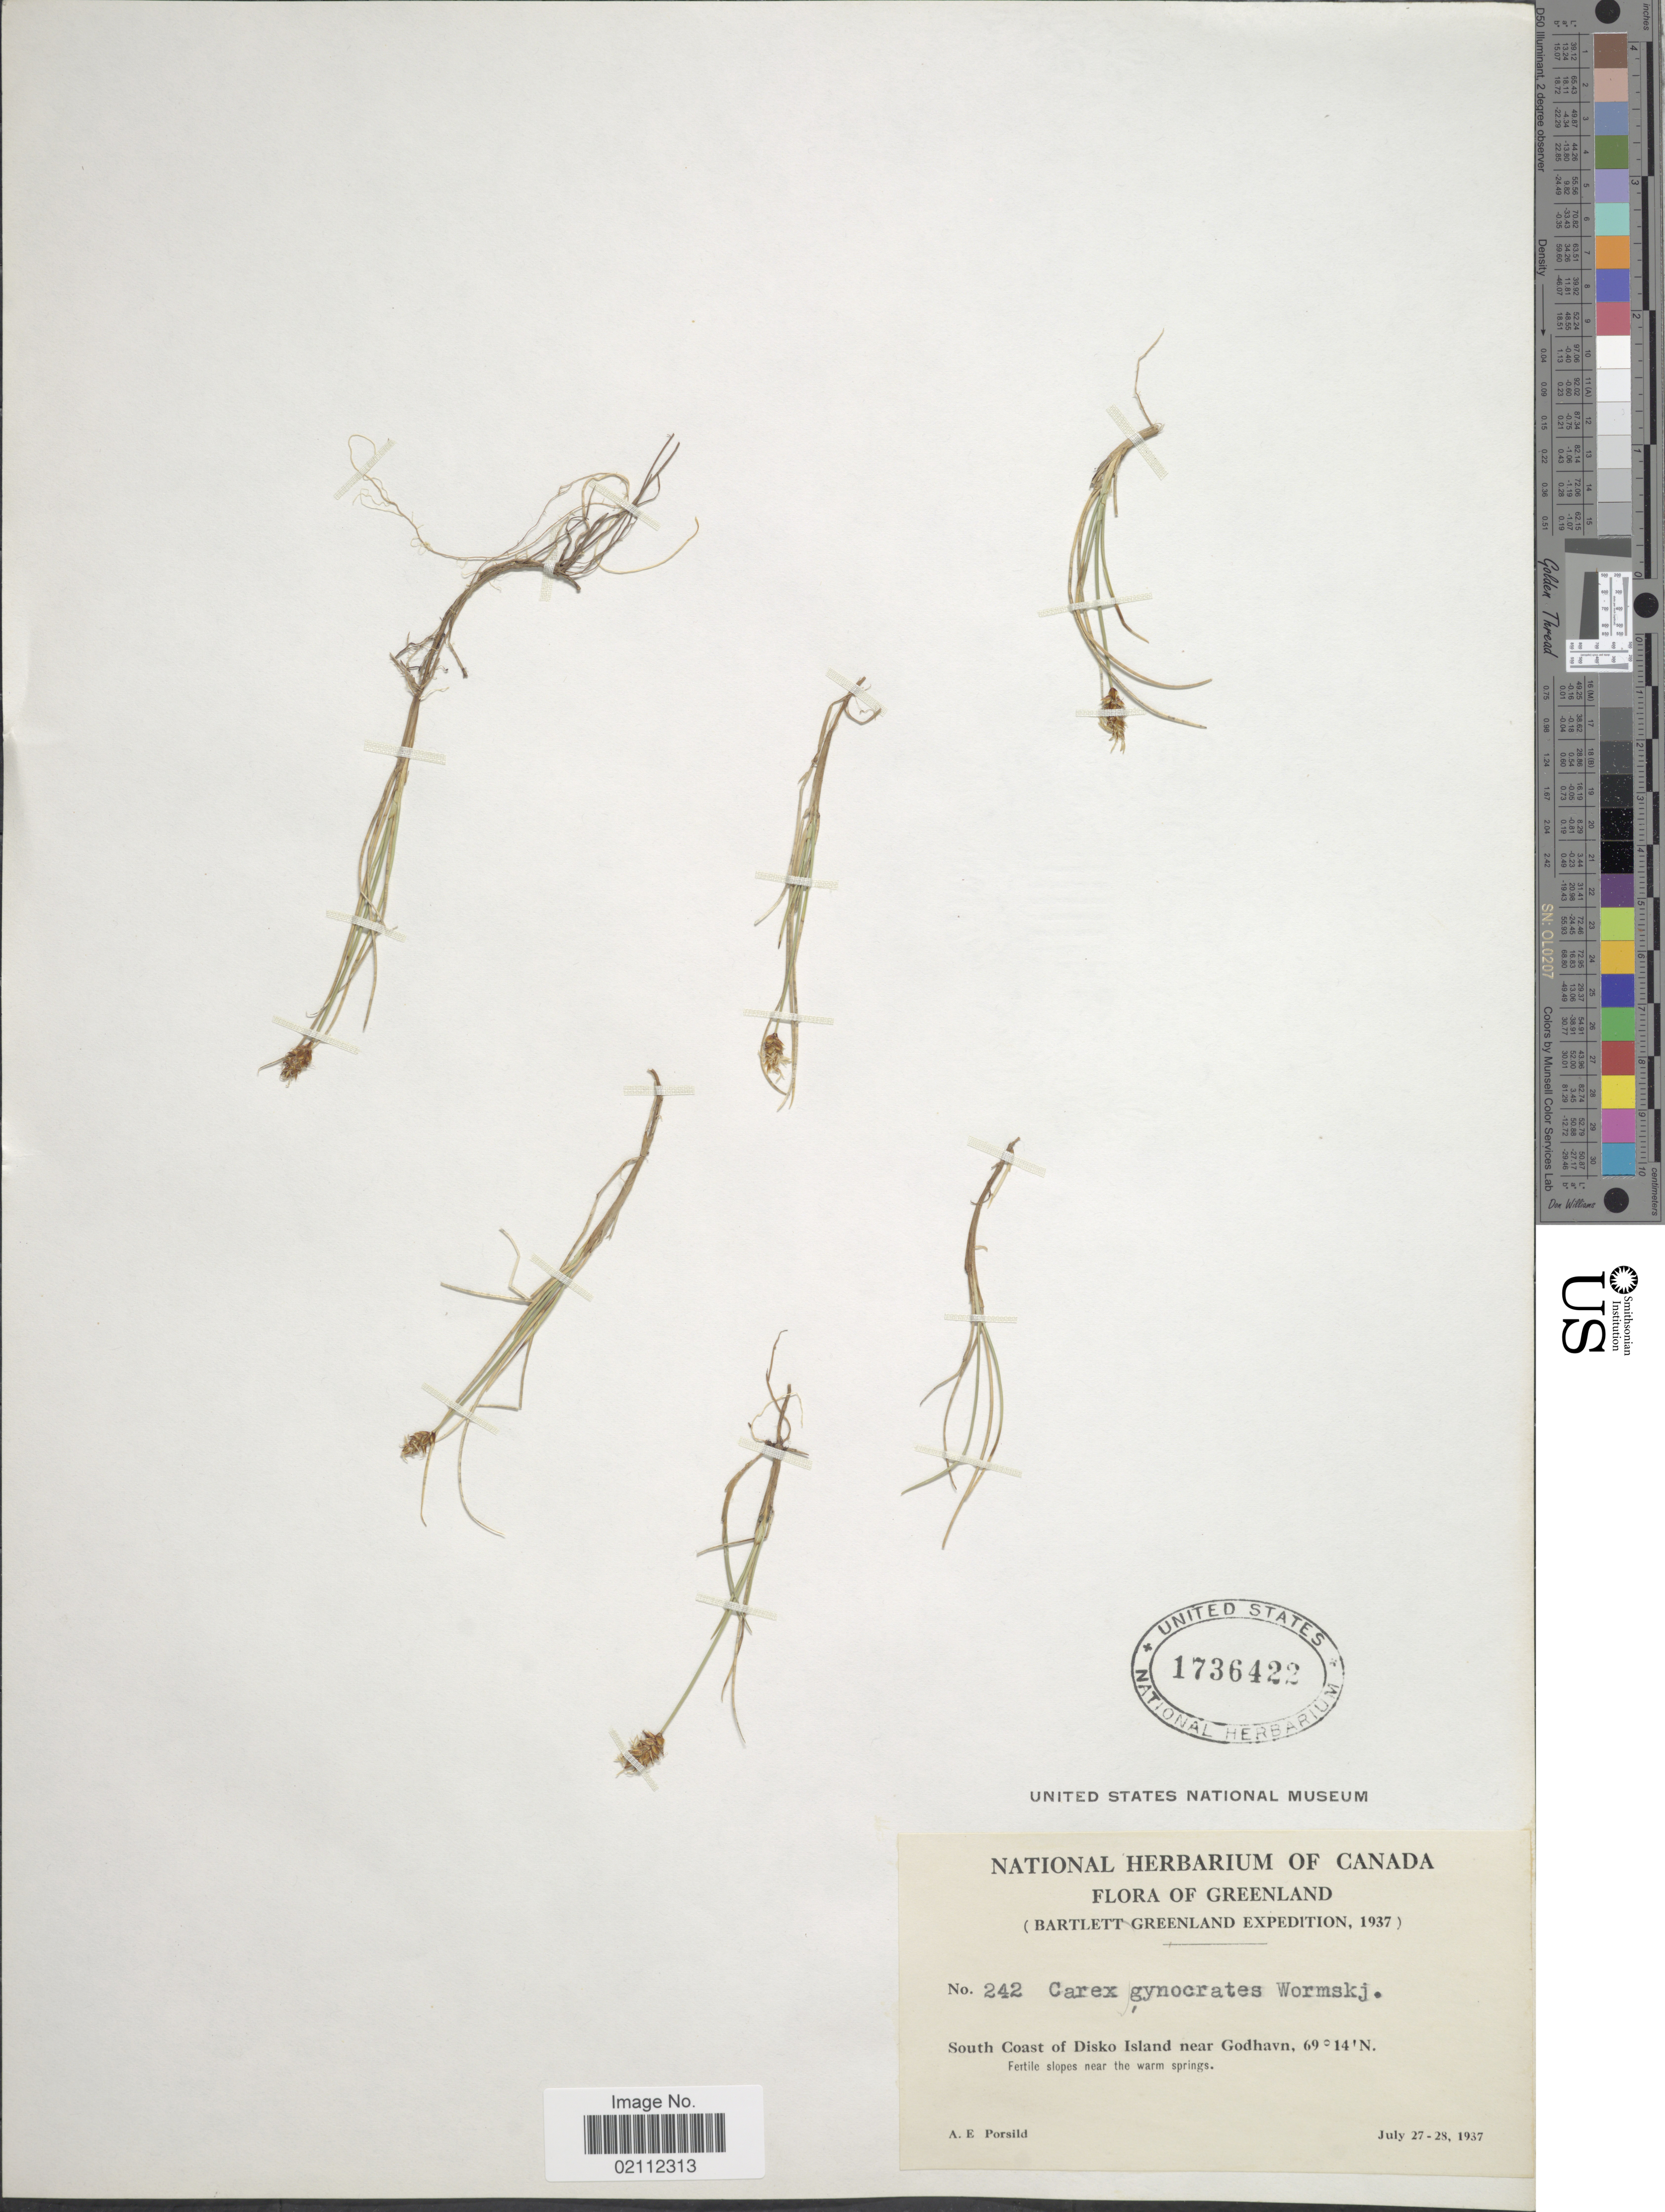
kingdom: Plantae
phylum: Tracheophyta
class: Liliopsida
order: Poales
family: Cyperaceae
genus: Carex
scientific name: Carex nardina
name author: (Hornem.) Fr.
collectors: A. E. Porsild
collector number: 242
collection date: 1937-07-27/1937-07-28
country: Greenland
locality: South Coast of Disko Island near Godhavn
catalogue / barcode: US 1736422